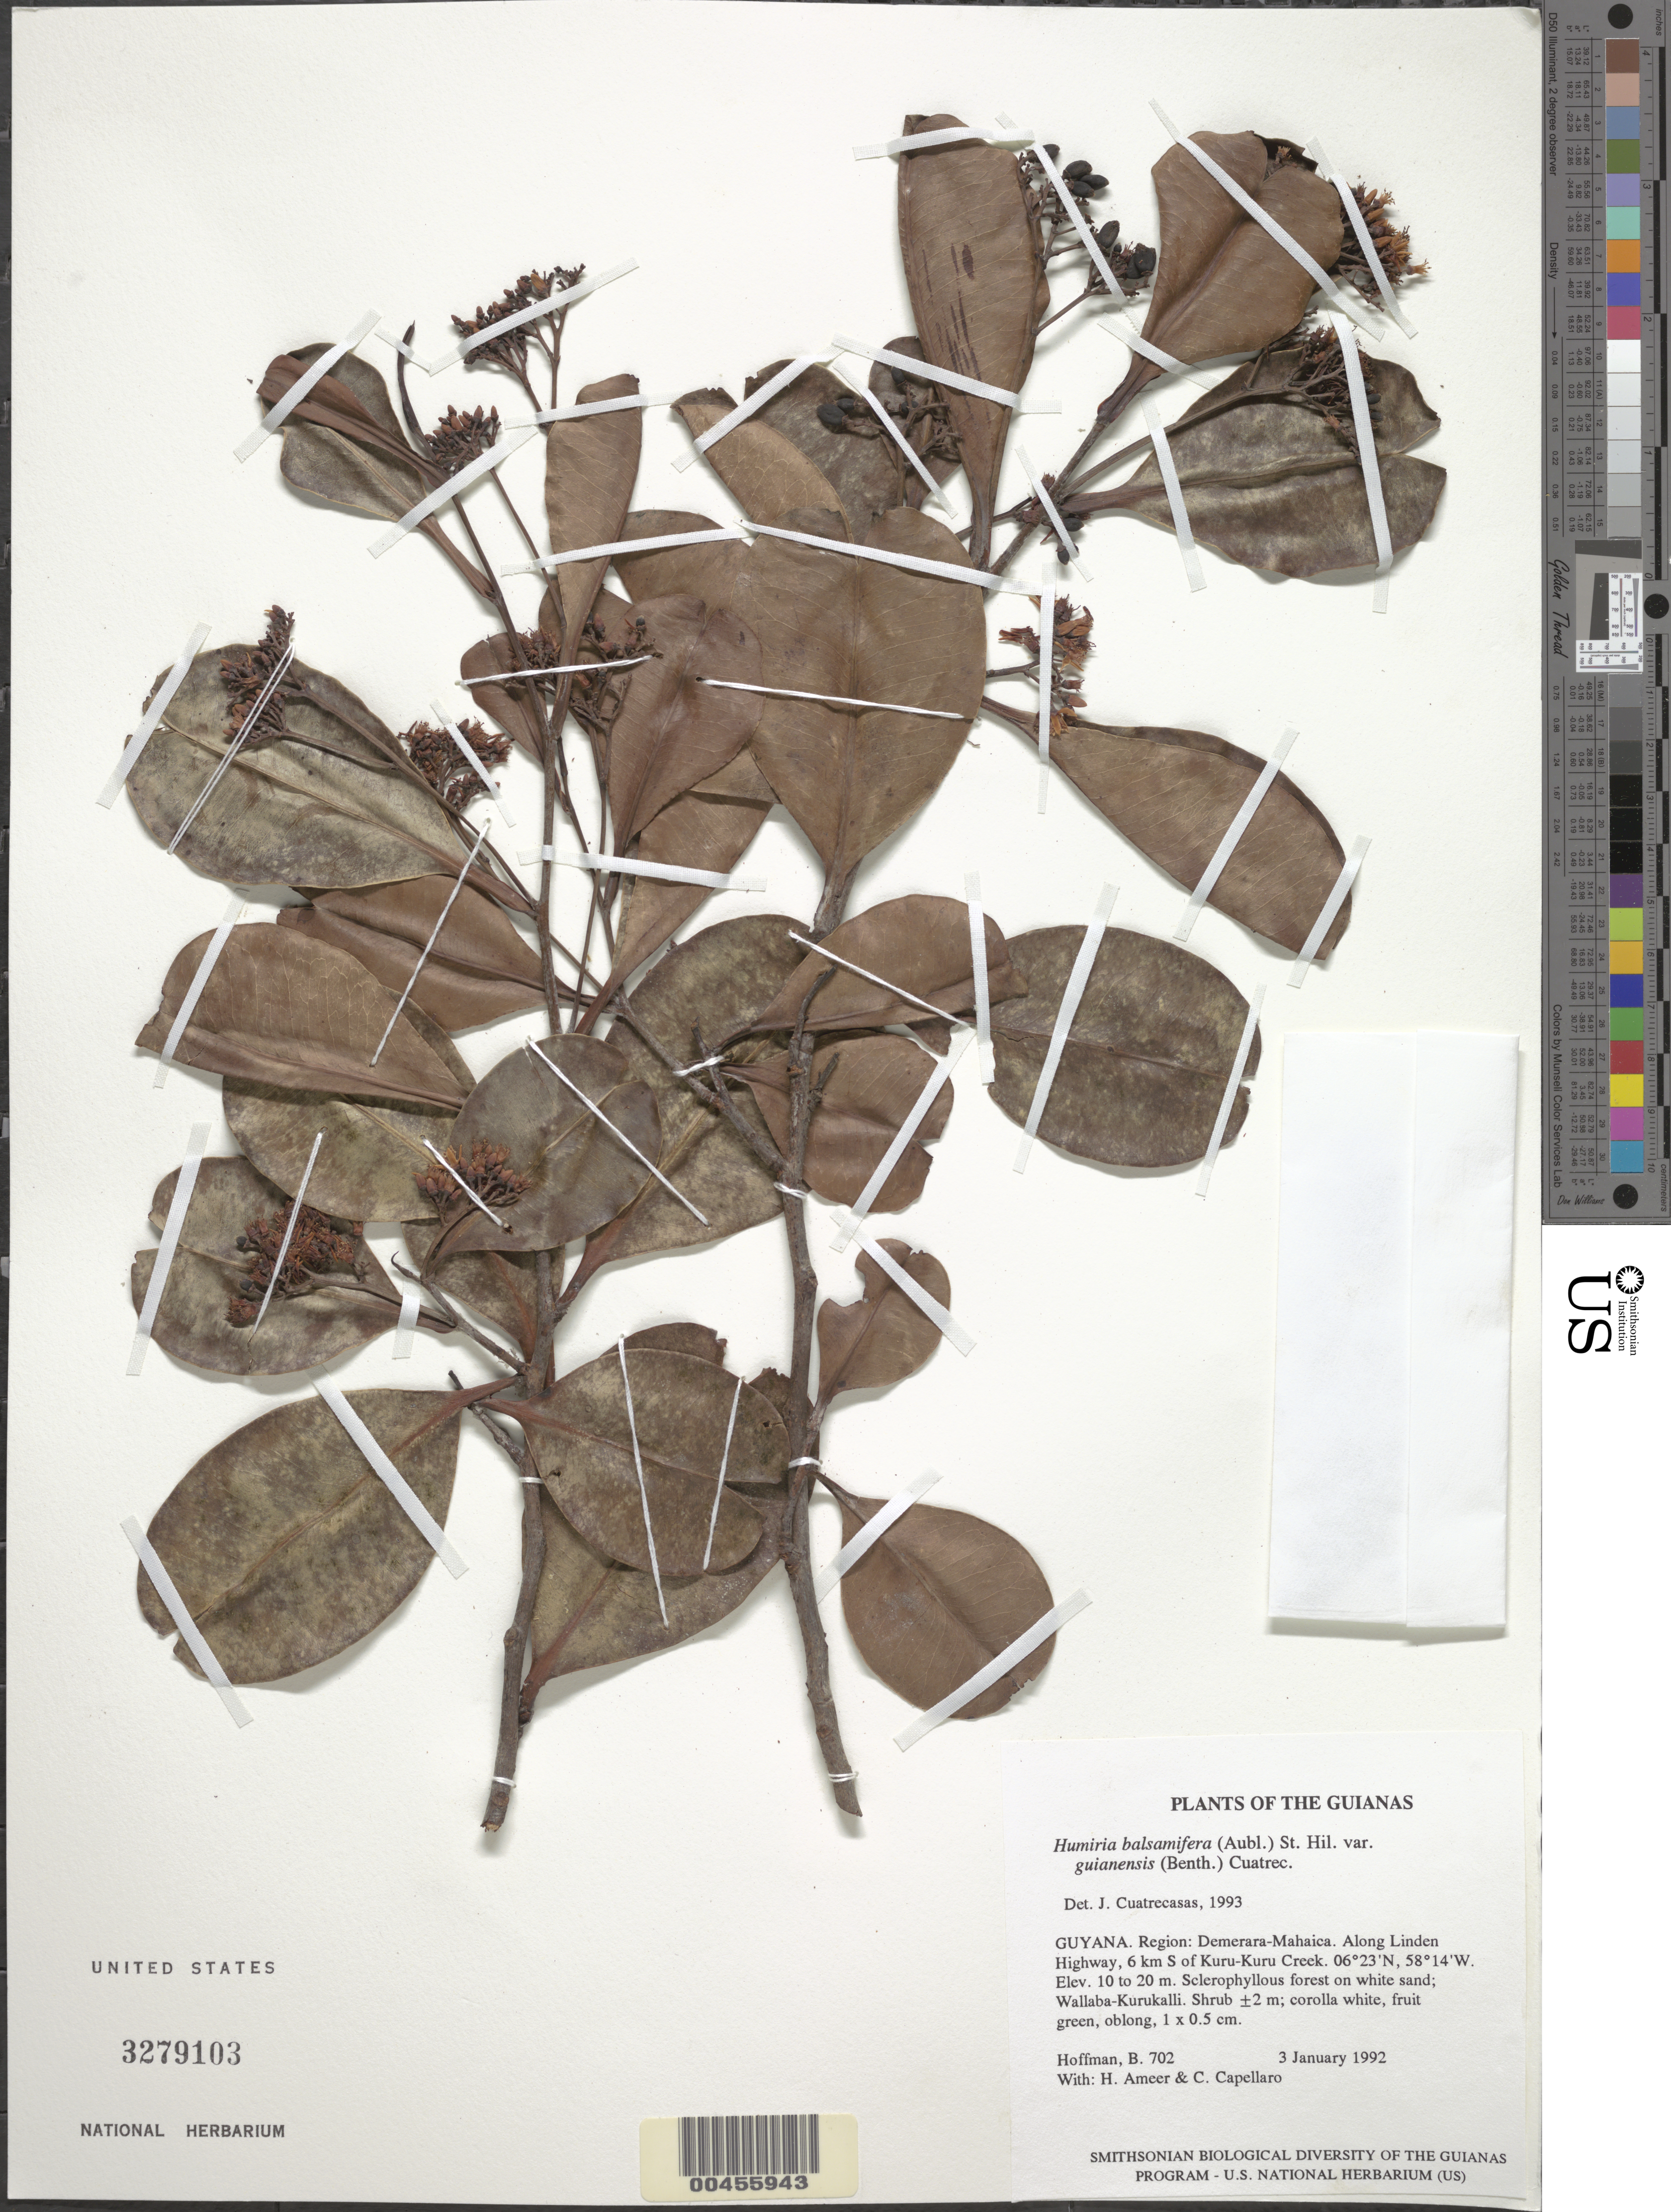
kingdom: Plantae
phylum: Tracheophyta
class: Magnoliopsida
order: Malpighiales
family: Humiriaceae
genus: Humiria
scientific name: Humiria balsamifera var. guianensis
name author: (Benth.) Cuatrec.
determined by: Cuatrecasas, J.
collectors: B. Hoffman, H. Ameer & C. Capellaro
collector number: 702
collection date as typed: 3 January 1992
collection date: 1992-01-03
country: Guyana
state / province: Demerara-Mahaica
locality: Along Linden Highway, 6 km S of Kuru-Kuru Creek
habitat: Sclerophyllous forest on white sand; Wallaba-Kurukalli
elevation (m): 10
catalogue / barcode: US 3279103